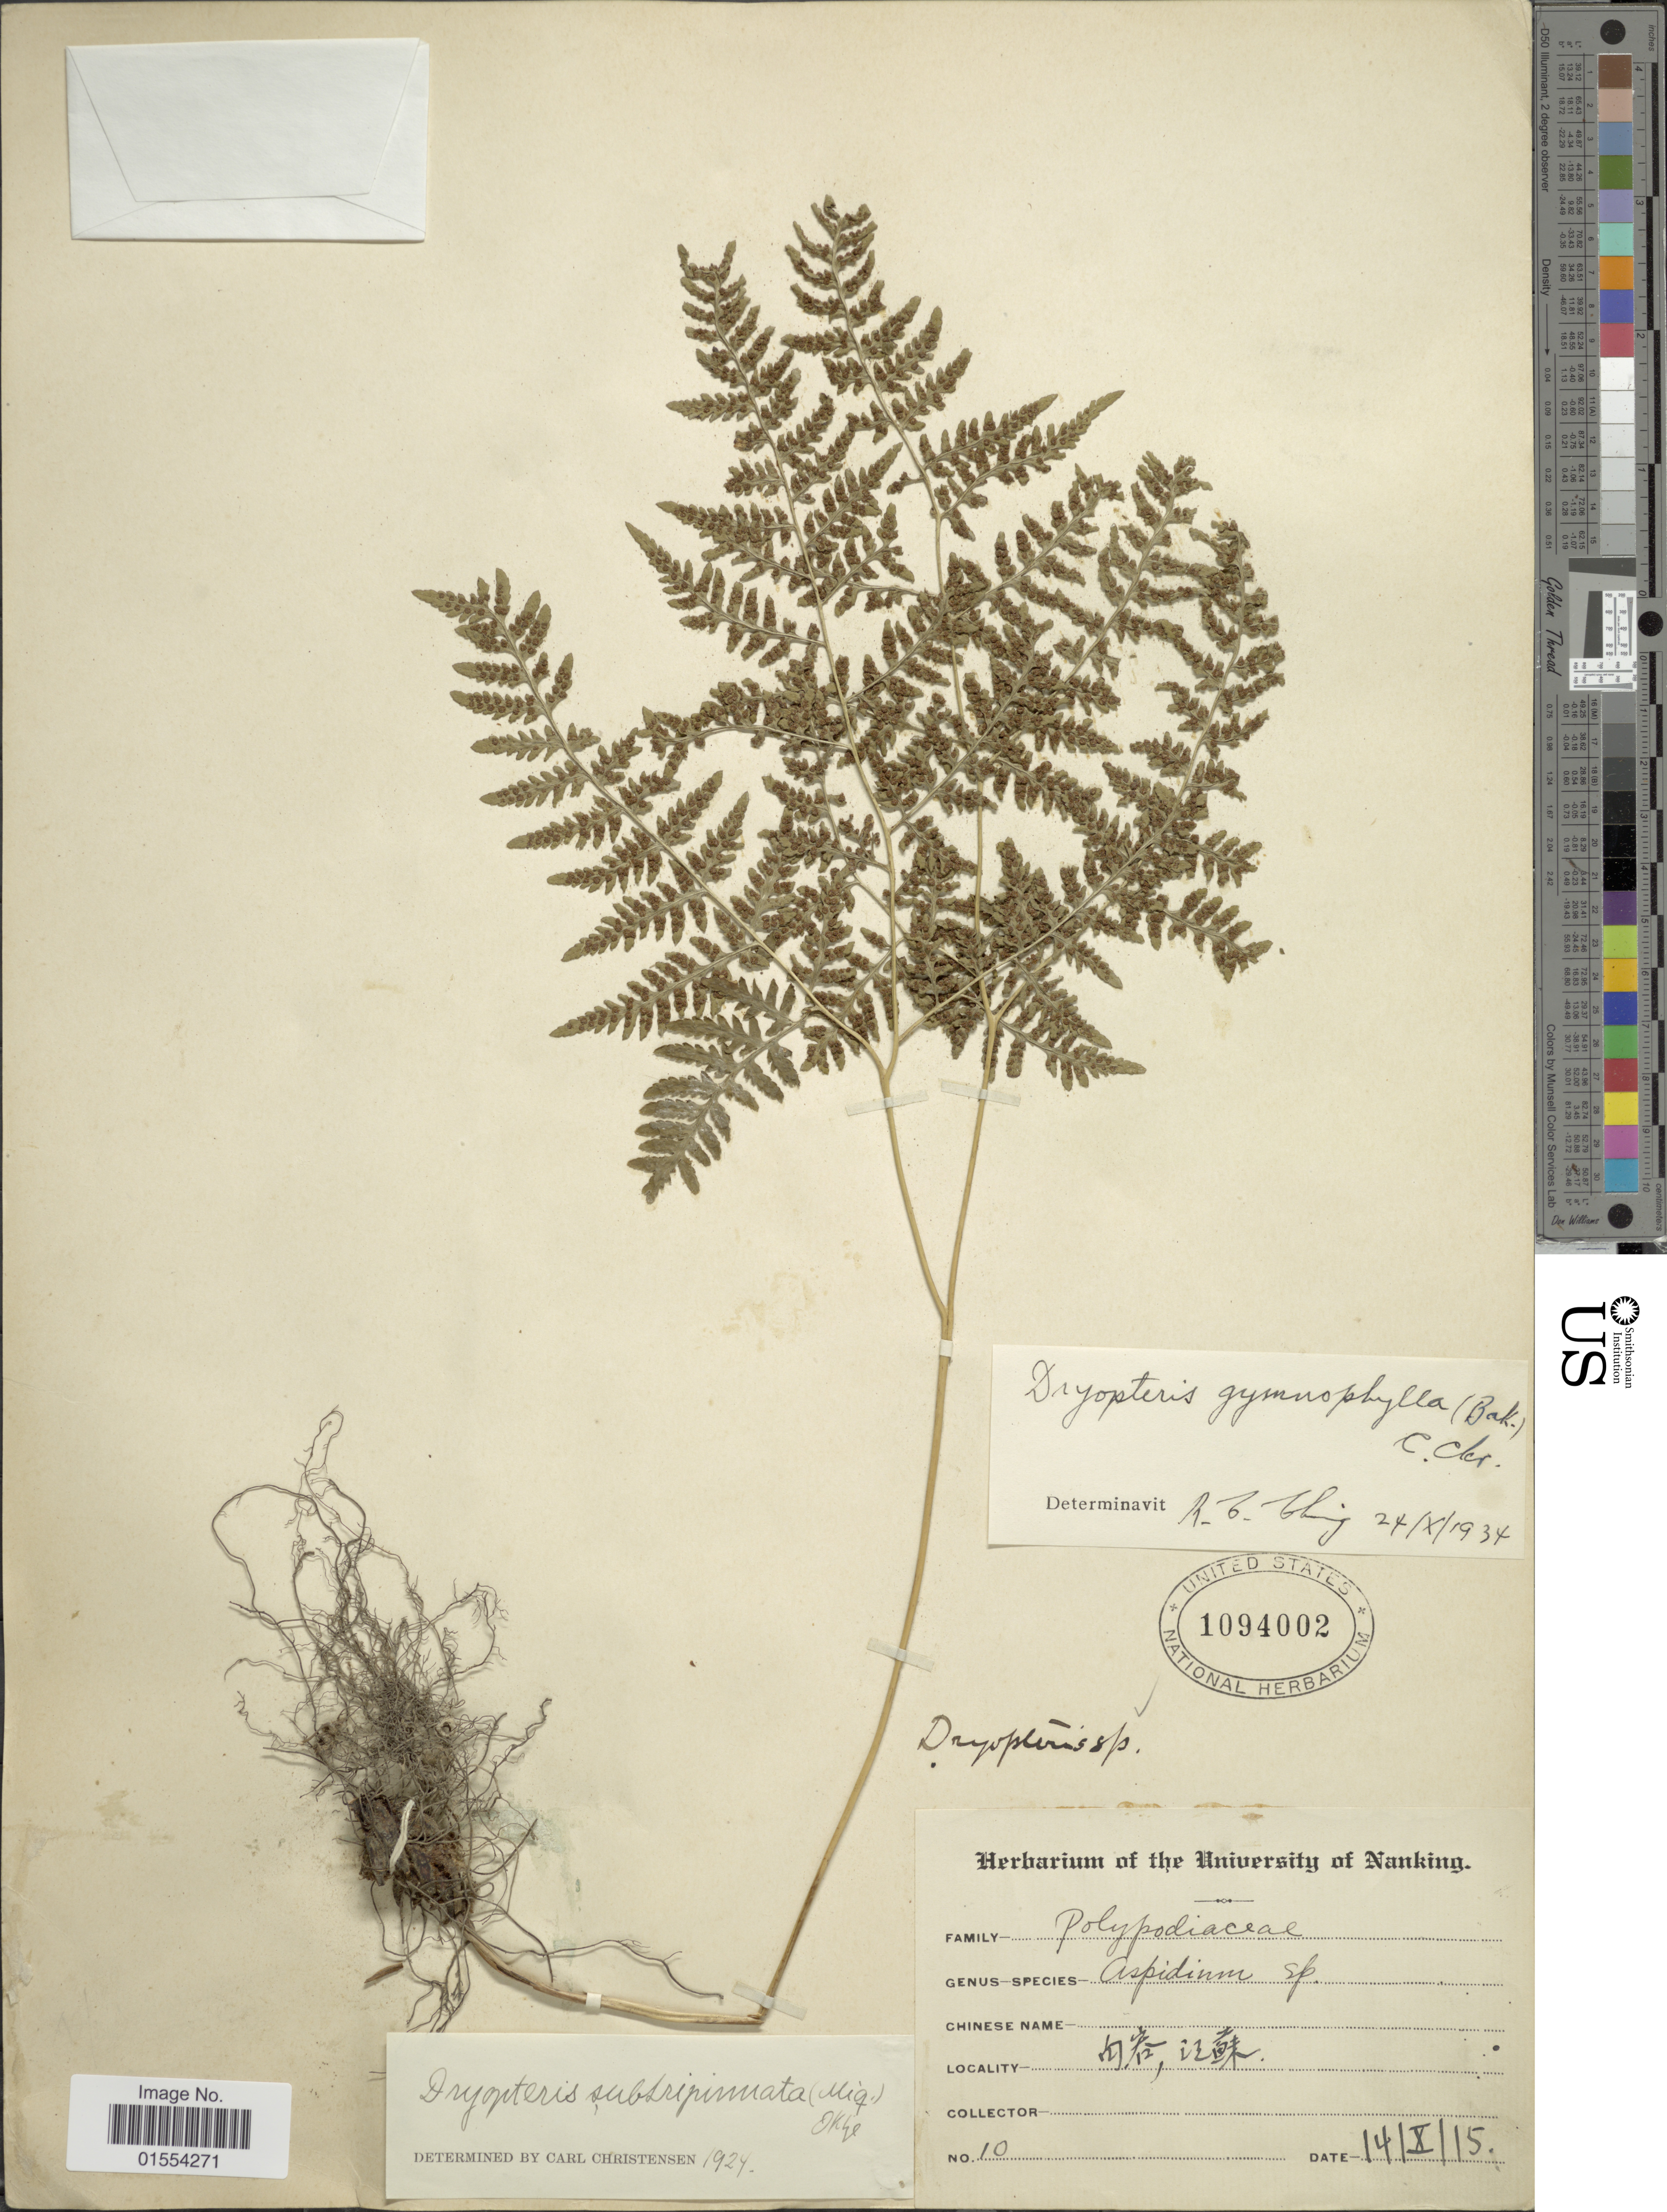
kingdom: Plantae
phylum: Tracheophyta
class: Polypodiopsida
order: Polypodiales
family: Dryopteridaceae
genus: Dryopteris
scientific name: Dryopteris gymnophylla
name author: (Baker) C. Chr.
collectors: ex herb. University of Nanking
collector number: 10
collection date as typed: Transcribed d/m/y: 14/10/15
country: China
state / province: Jiangsu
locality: X.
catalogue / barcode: US 1094002